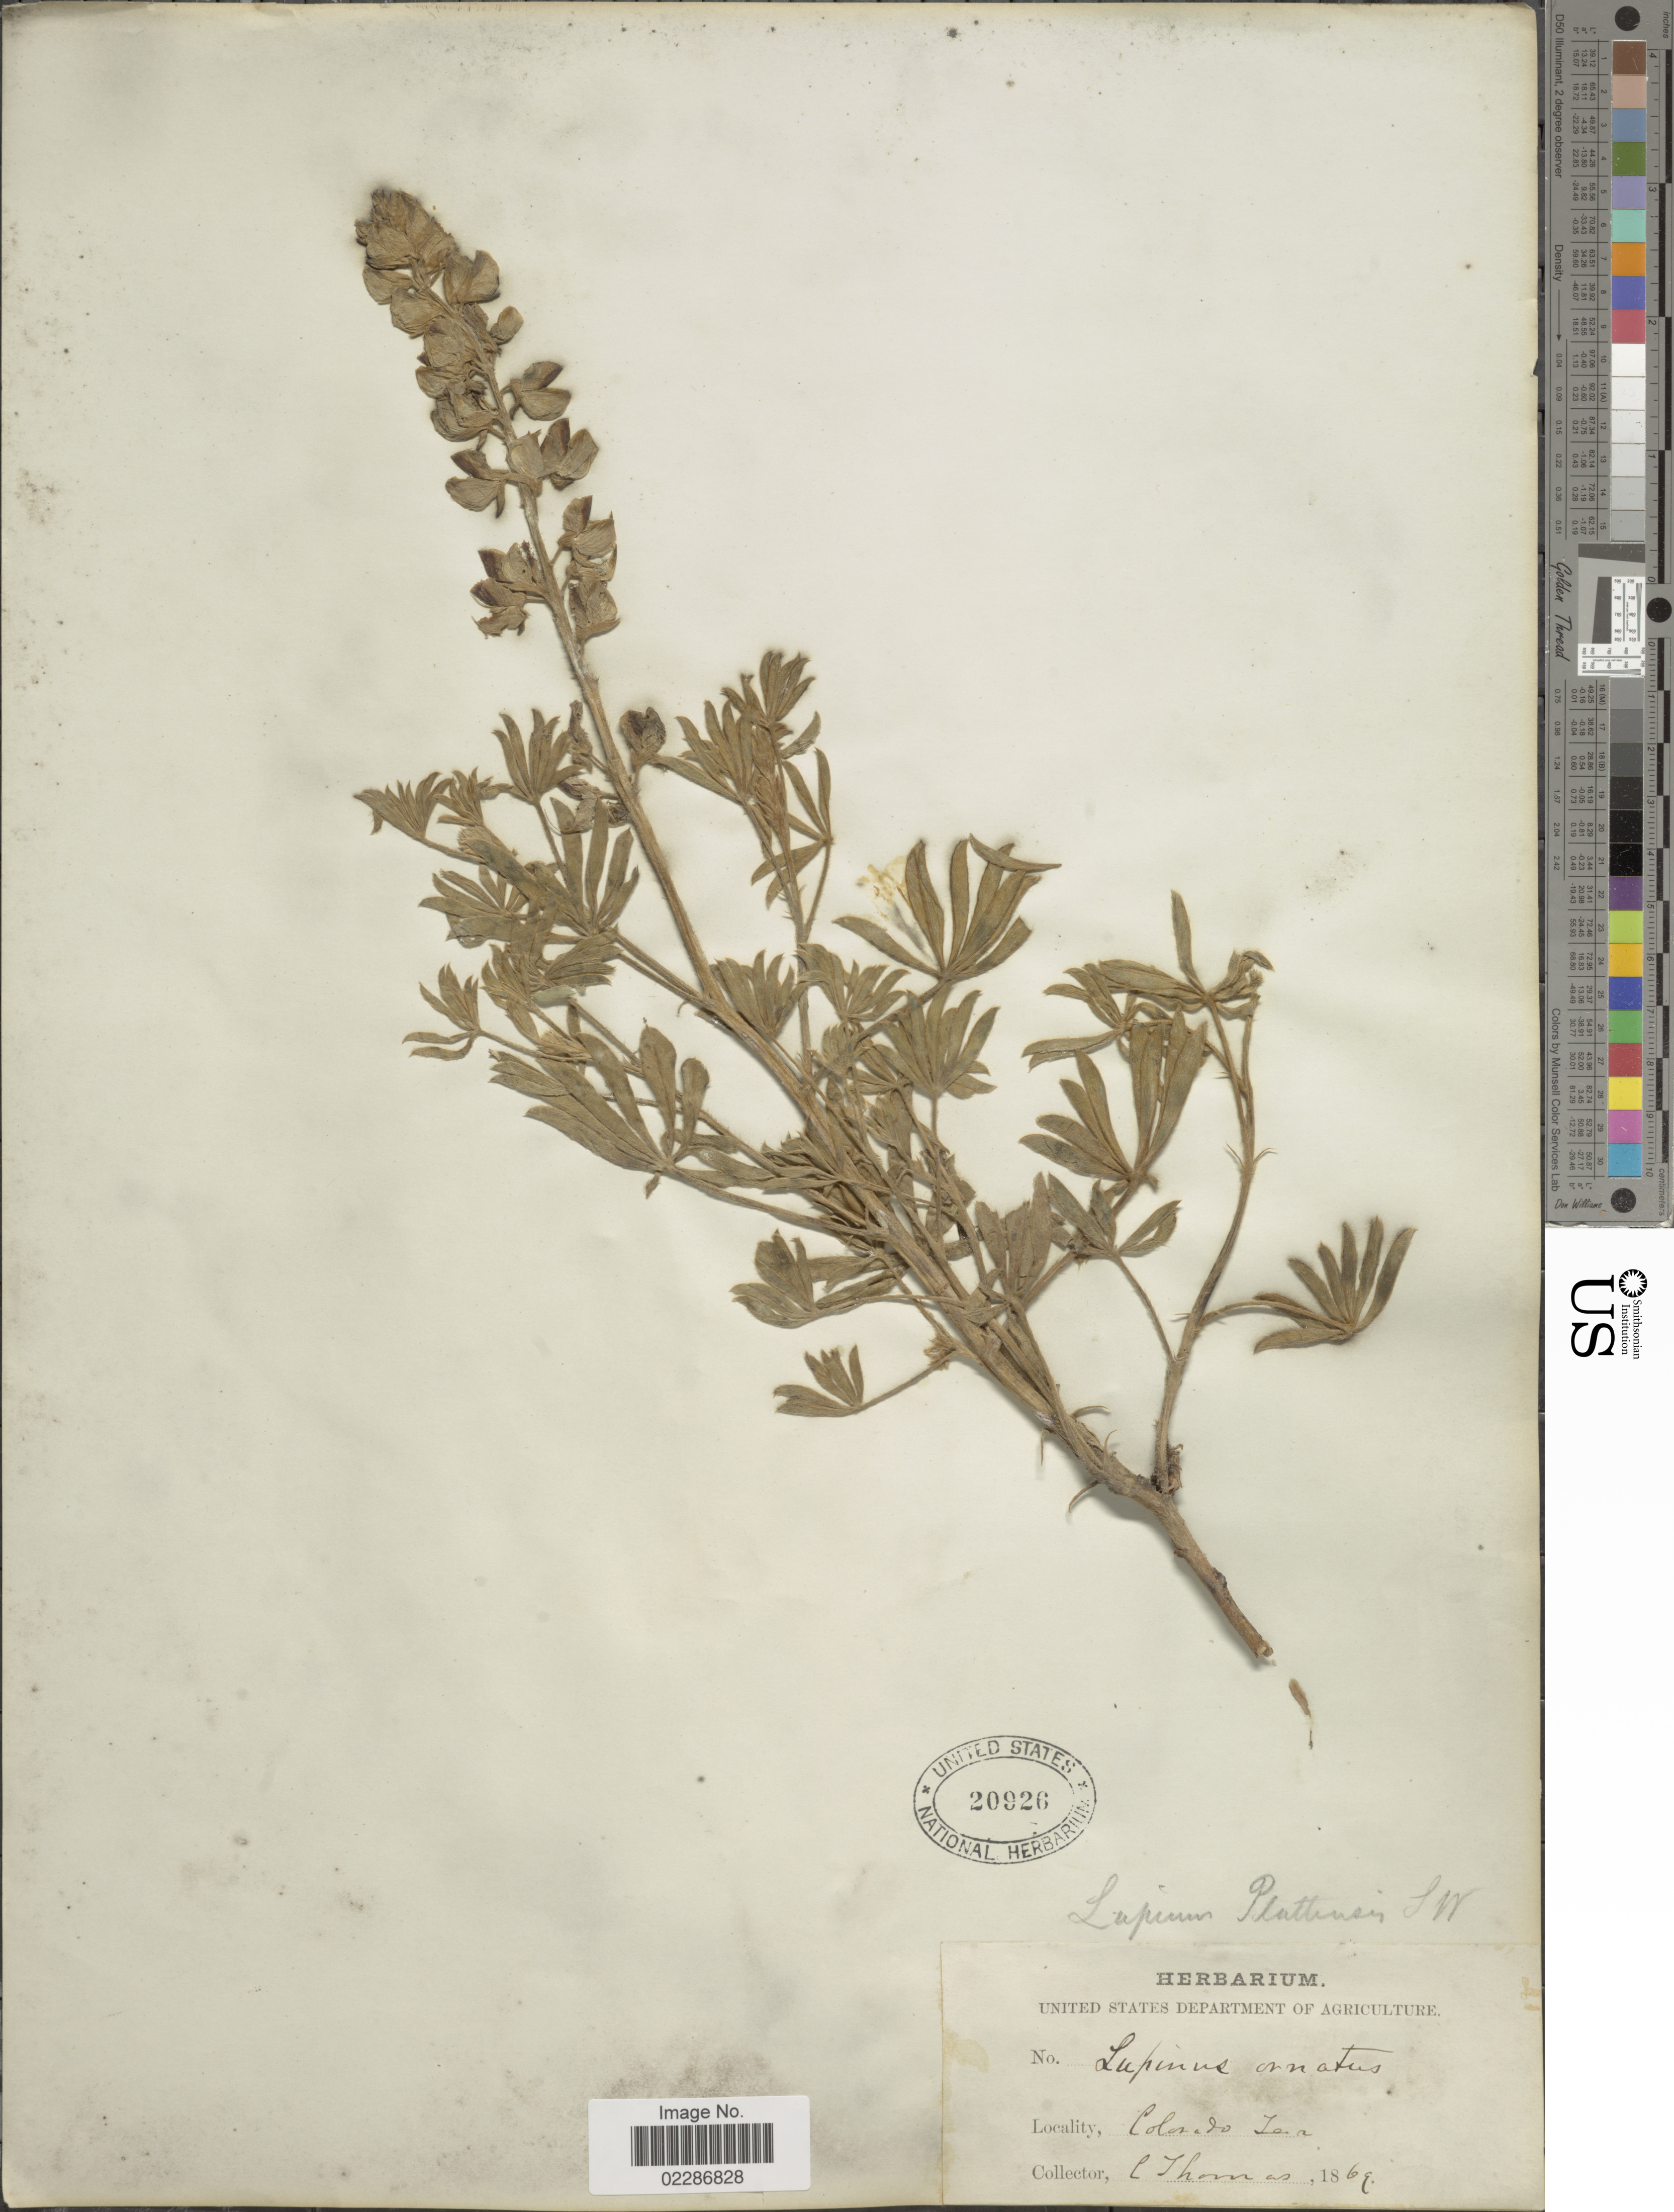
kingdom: Plantae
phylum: Tracheophyta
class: Magnoliopsida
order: Fabales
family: Fabaceae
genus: Lupinus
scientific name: Lupinus plattensis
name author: S. Watson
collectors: C. Thomas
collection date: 1869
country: United States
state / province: Colorado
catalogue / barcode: US 20926